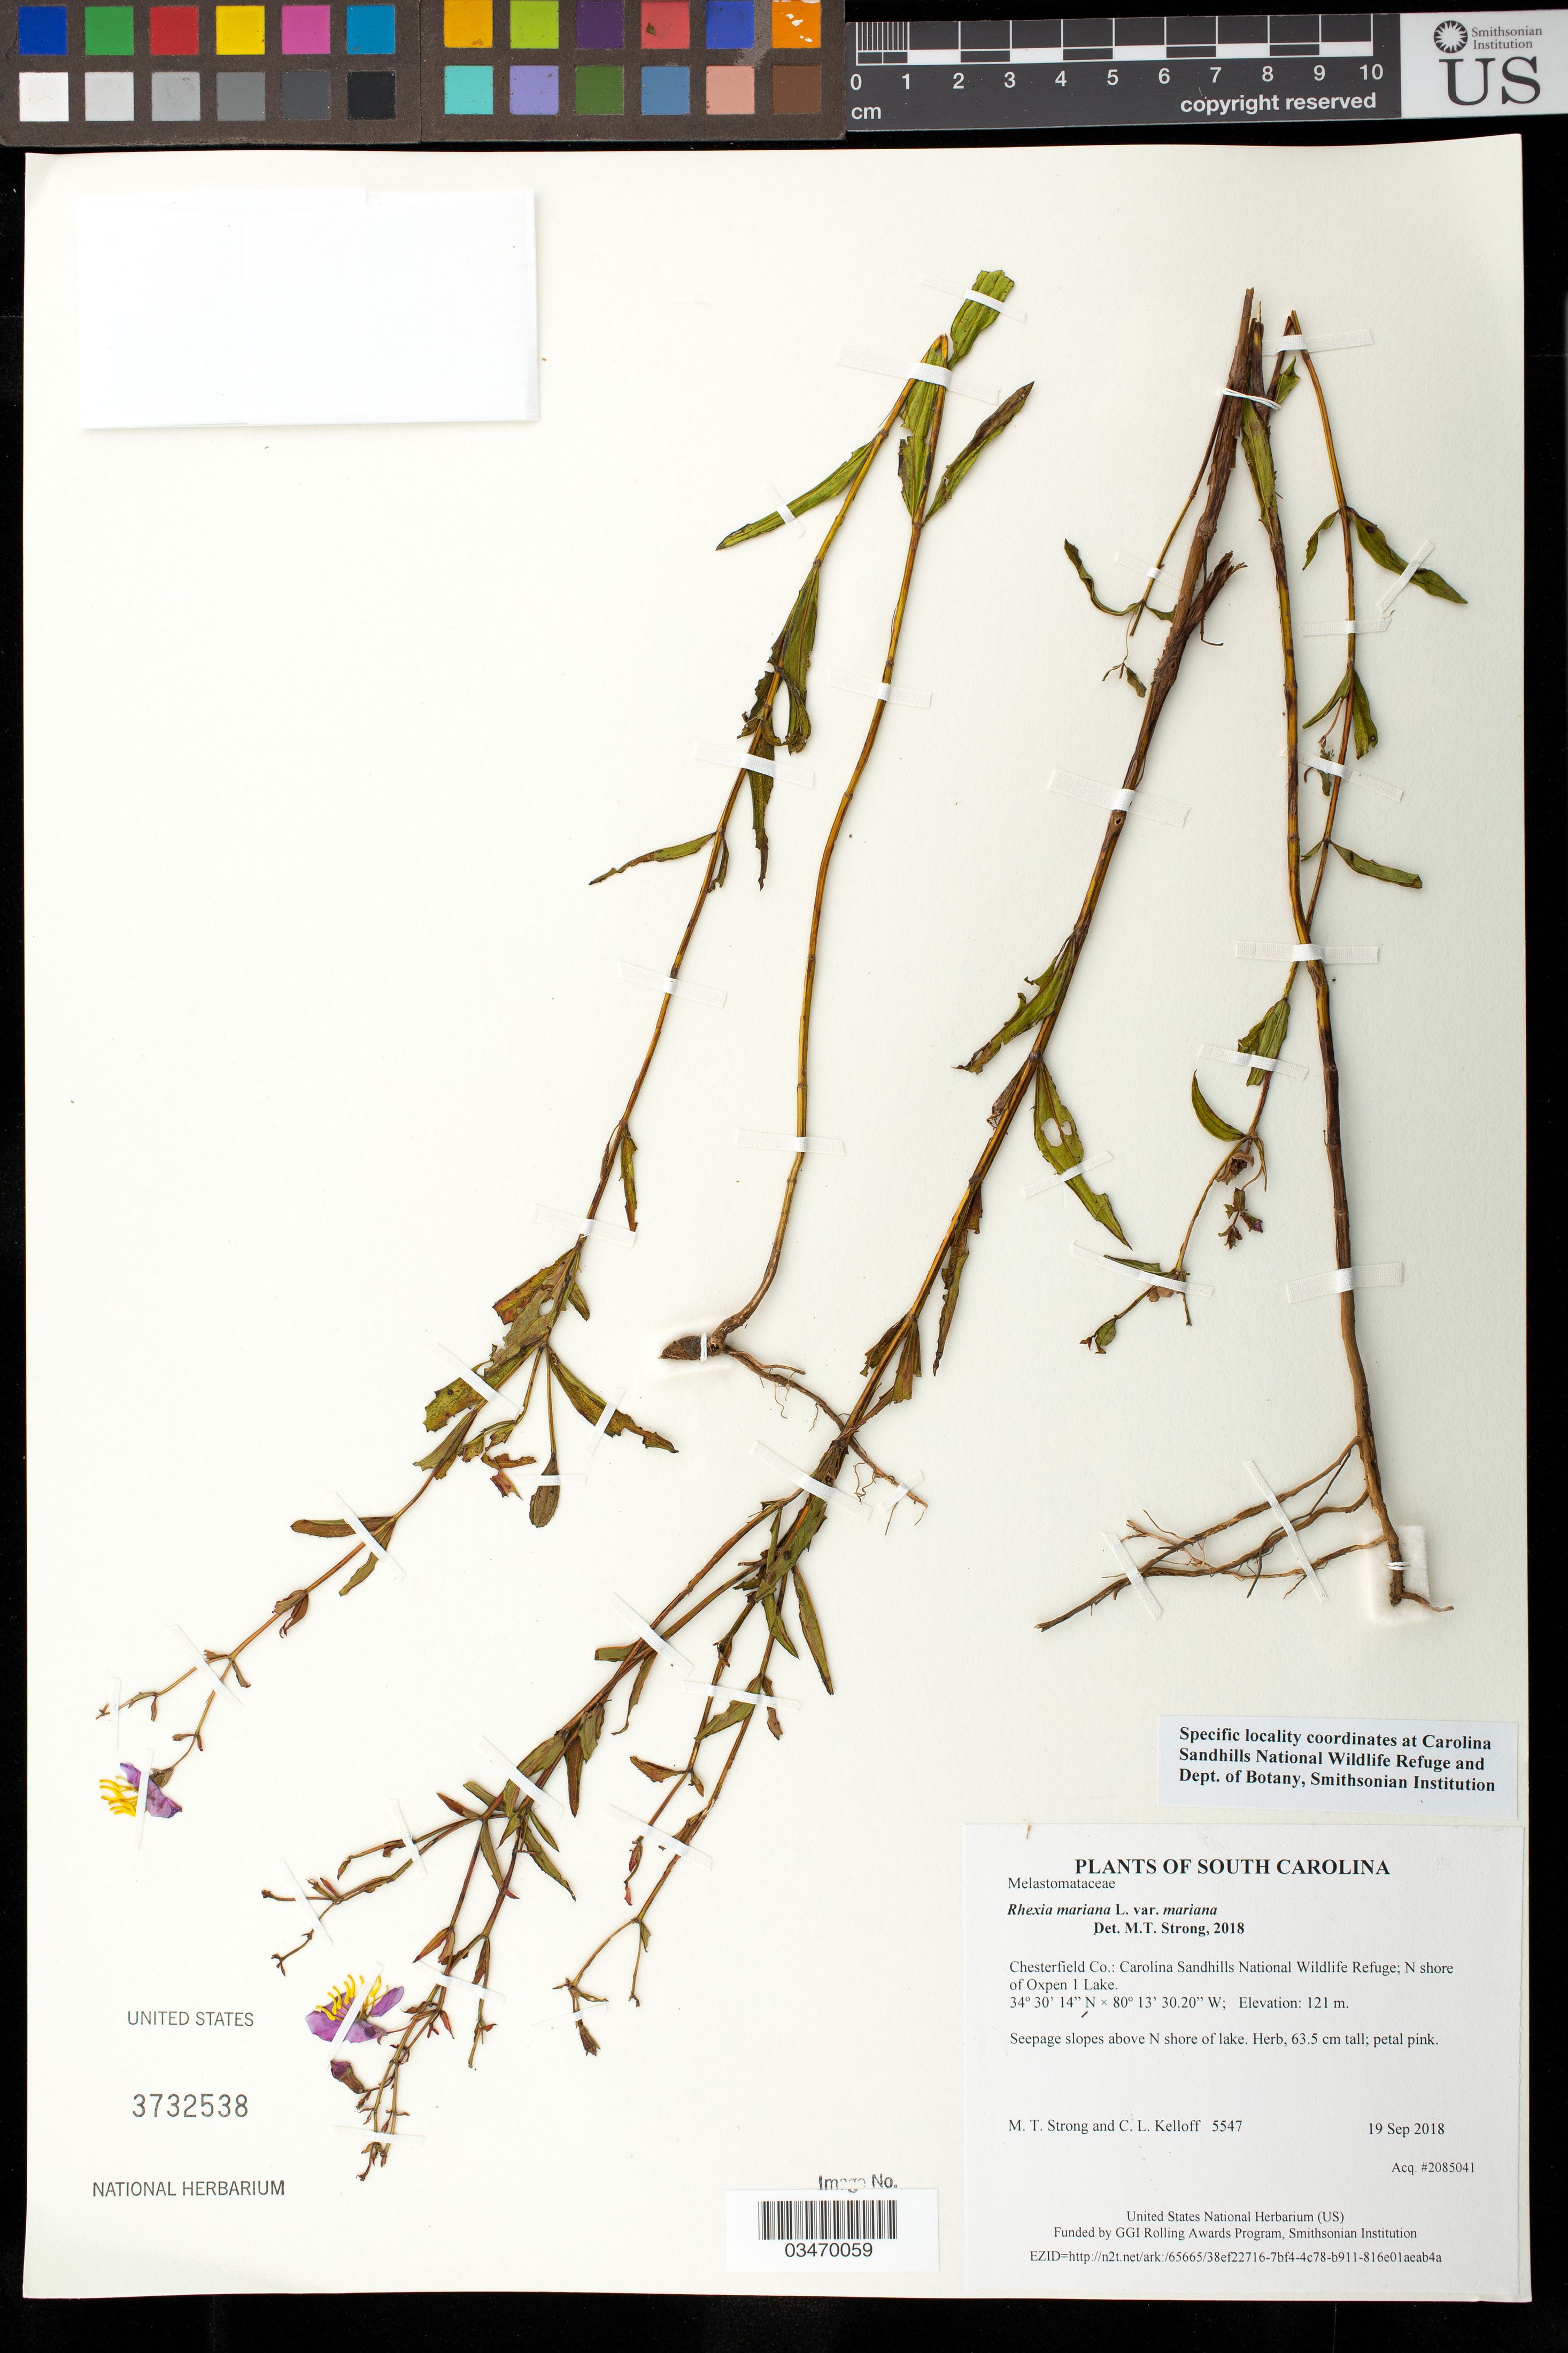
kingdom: Plantae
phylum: Tracheophyta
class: Magnoliopsida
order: Myrtales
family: Melastomataceae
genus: Rhexia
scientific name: Rhexia mariana var. mariana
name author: L.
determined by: Strong, M. T., (US), Smithsonian Institution - National Museum of Natural History (UNITED STATES)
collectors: M. T. Strong & C. L. Kelloff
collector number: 5547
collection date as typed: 19 Sep 2018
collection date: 2018-09-19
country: United States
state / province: South Carolina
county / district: Chesterfield Co.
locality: Carolina Sandhills National Wildlife Refuge; N shore of Oxpen 1 Lake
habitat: Seepage slopes above lake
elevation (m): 121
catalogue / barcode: US 3732538